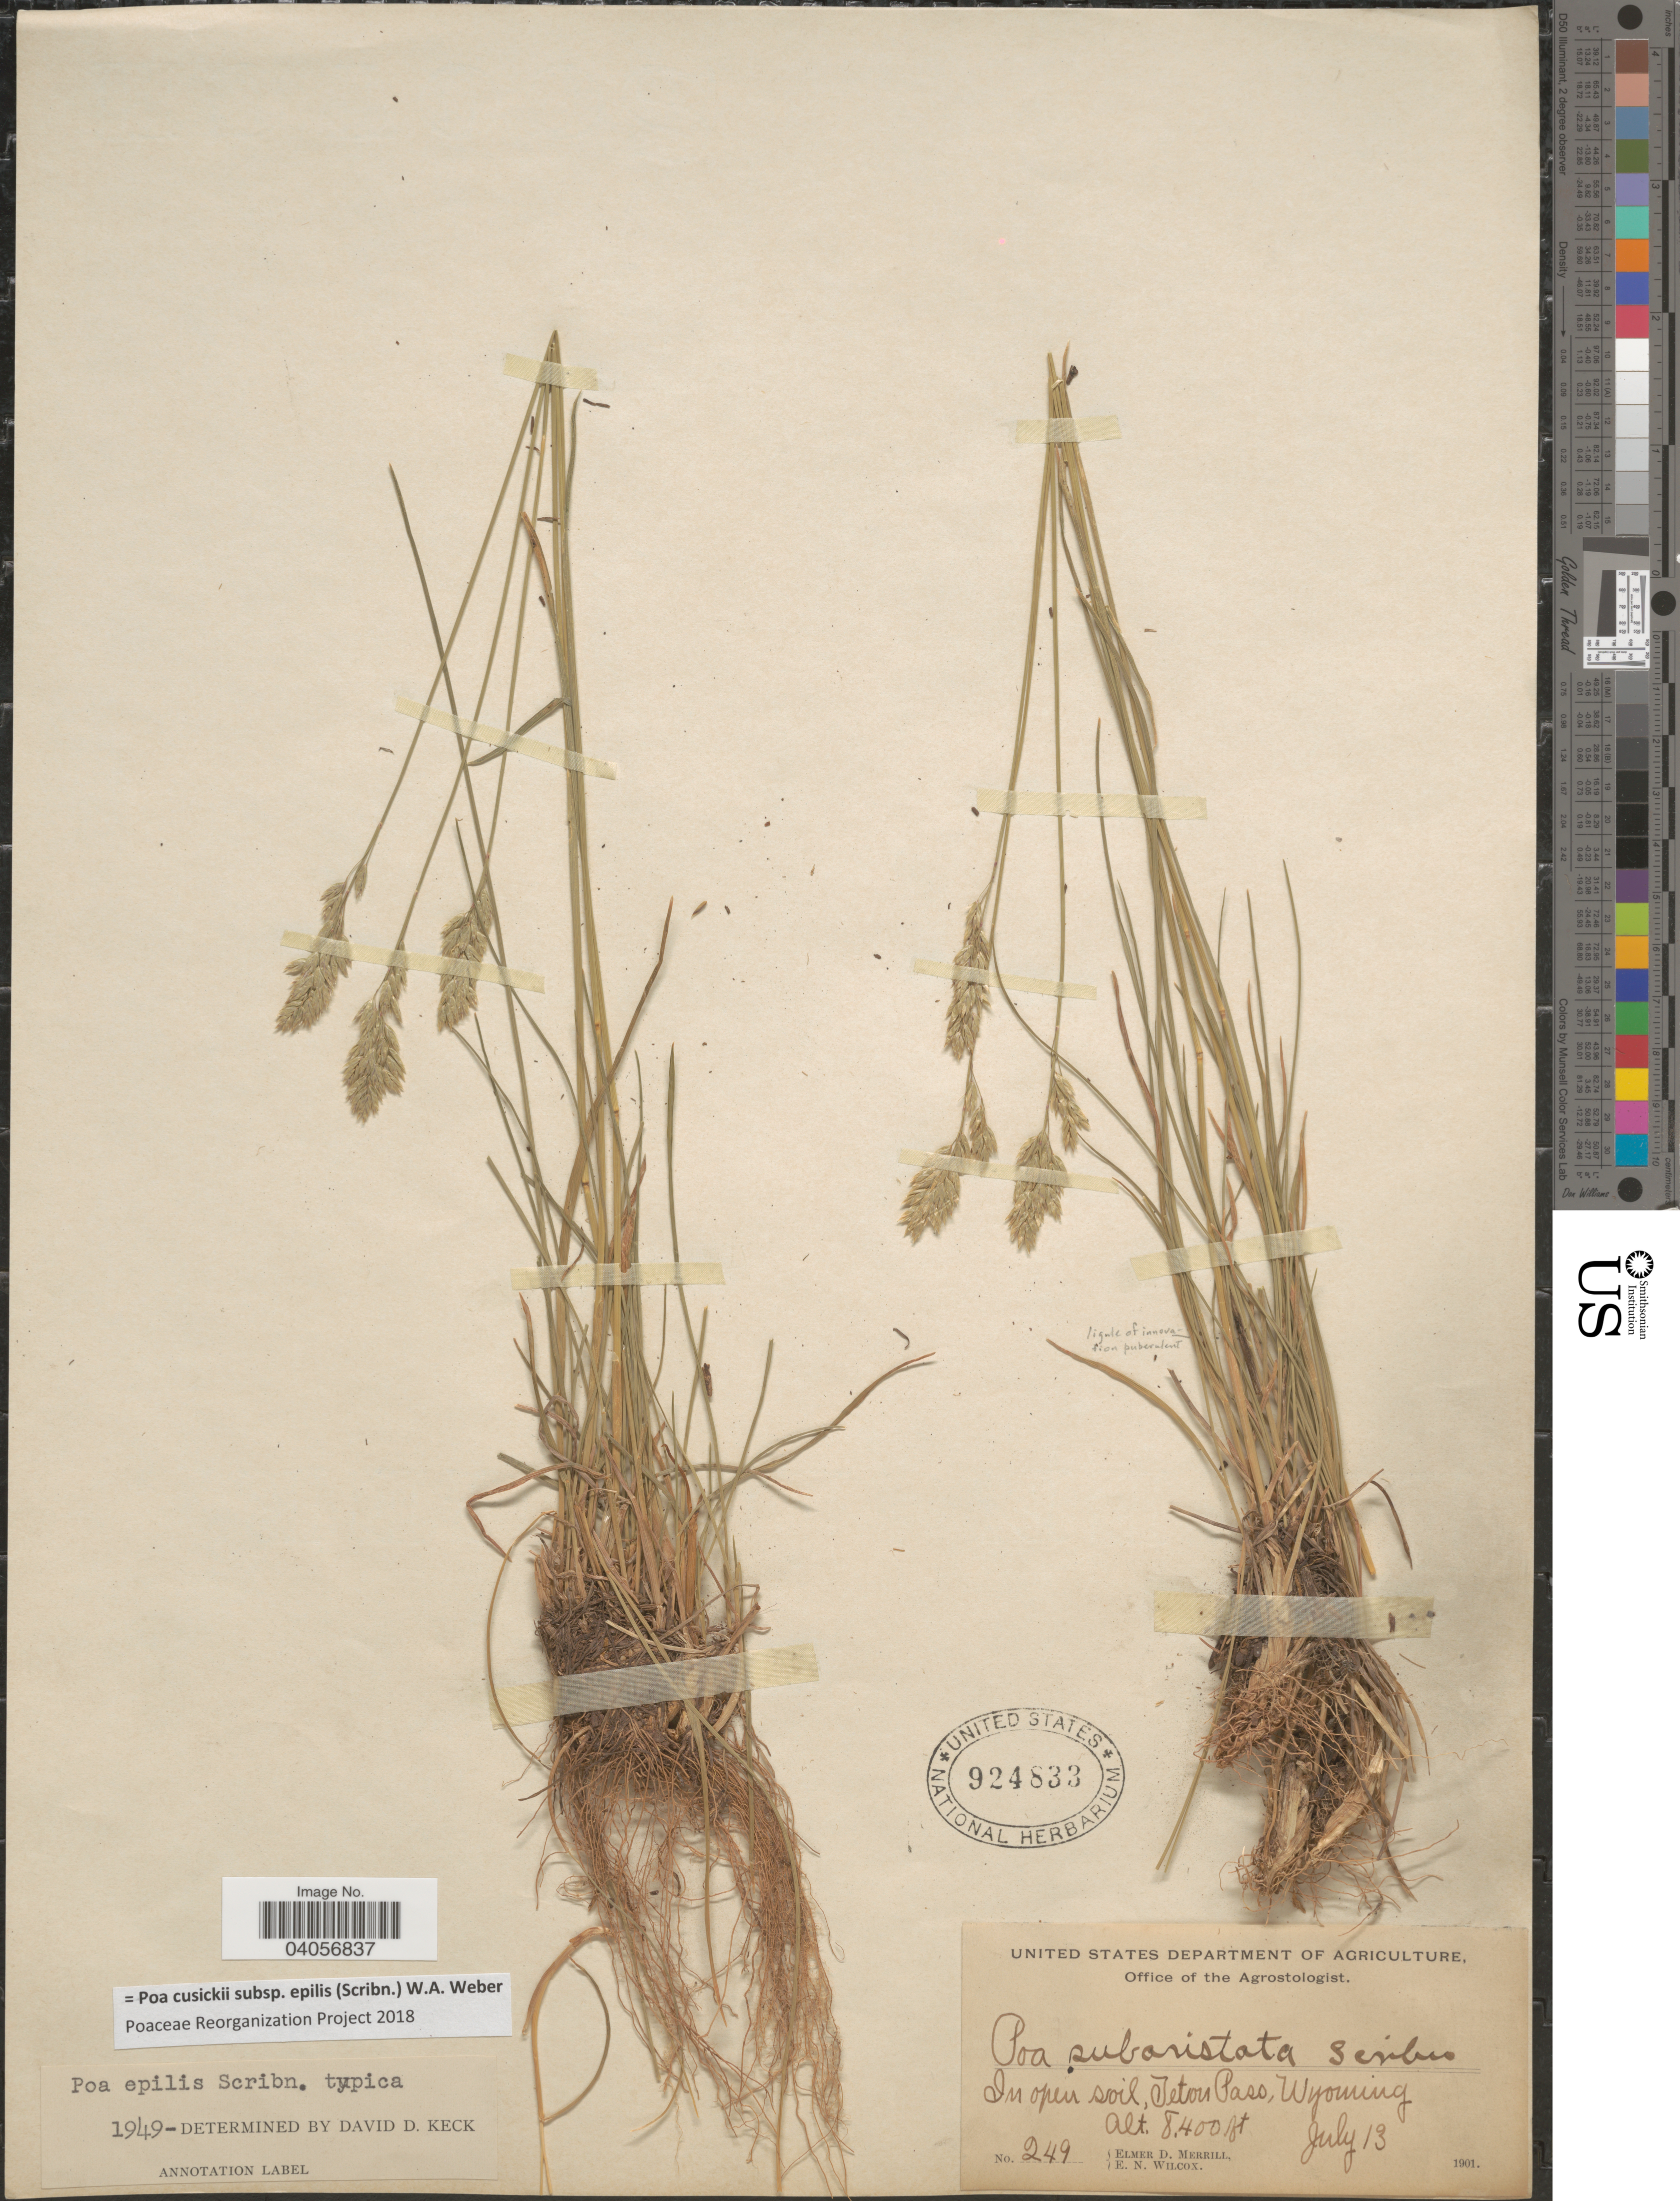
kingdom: Plantae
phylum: Tracheophyta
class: Liliopsida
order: Poales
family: Poaceae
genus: Poa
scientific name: Poa cusickii subsp. epilis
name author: (Scribn.) W.A. Weber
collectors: E. D. Merrill & E. Wilcox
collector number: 249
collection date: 1901-07-13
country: United States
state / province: Wyoming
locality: In open soil, Teton Pass.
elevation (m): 2560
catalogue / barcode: US 924833